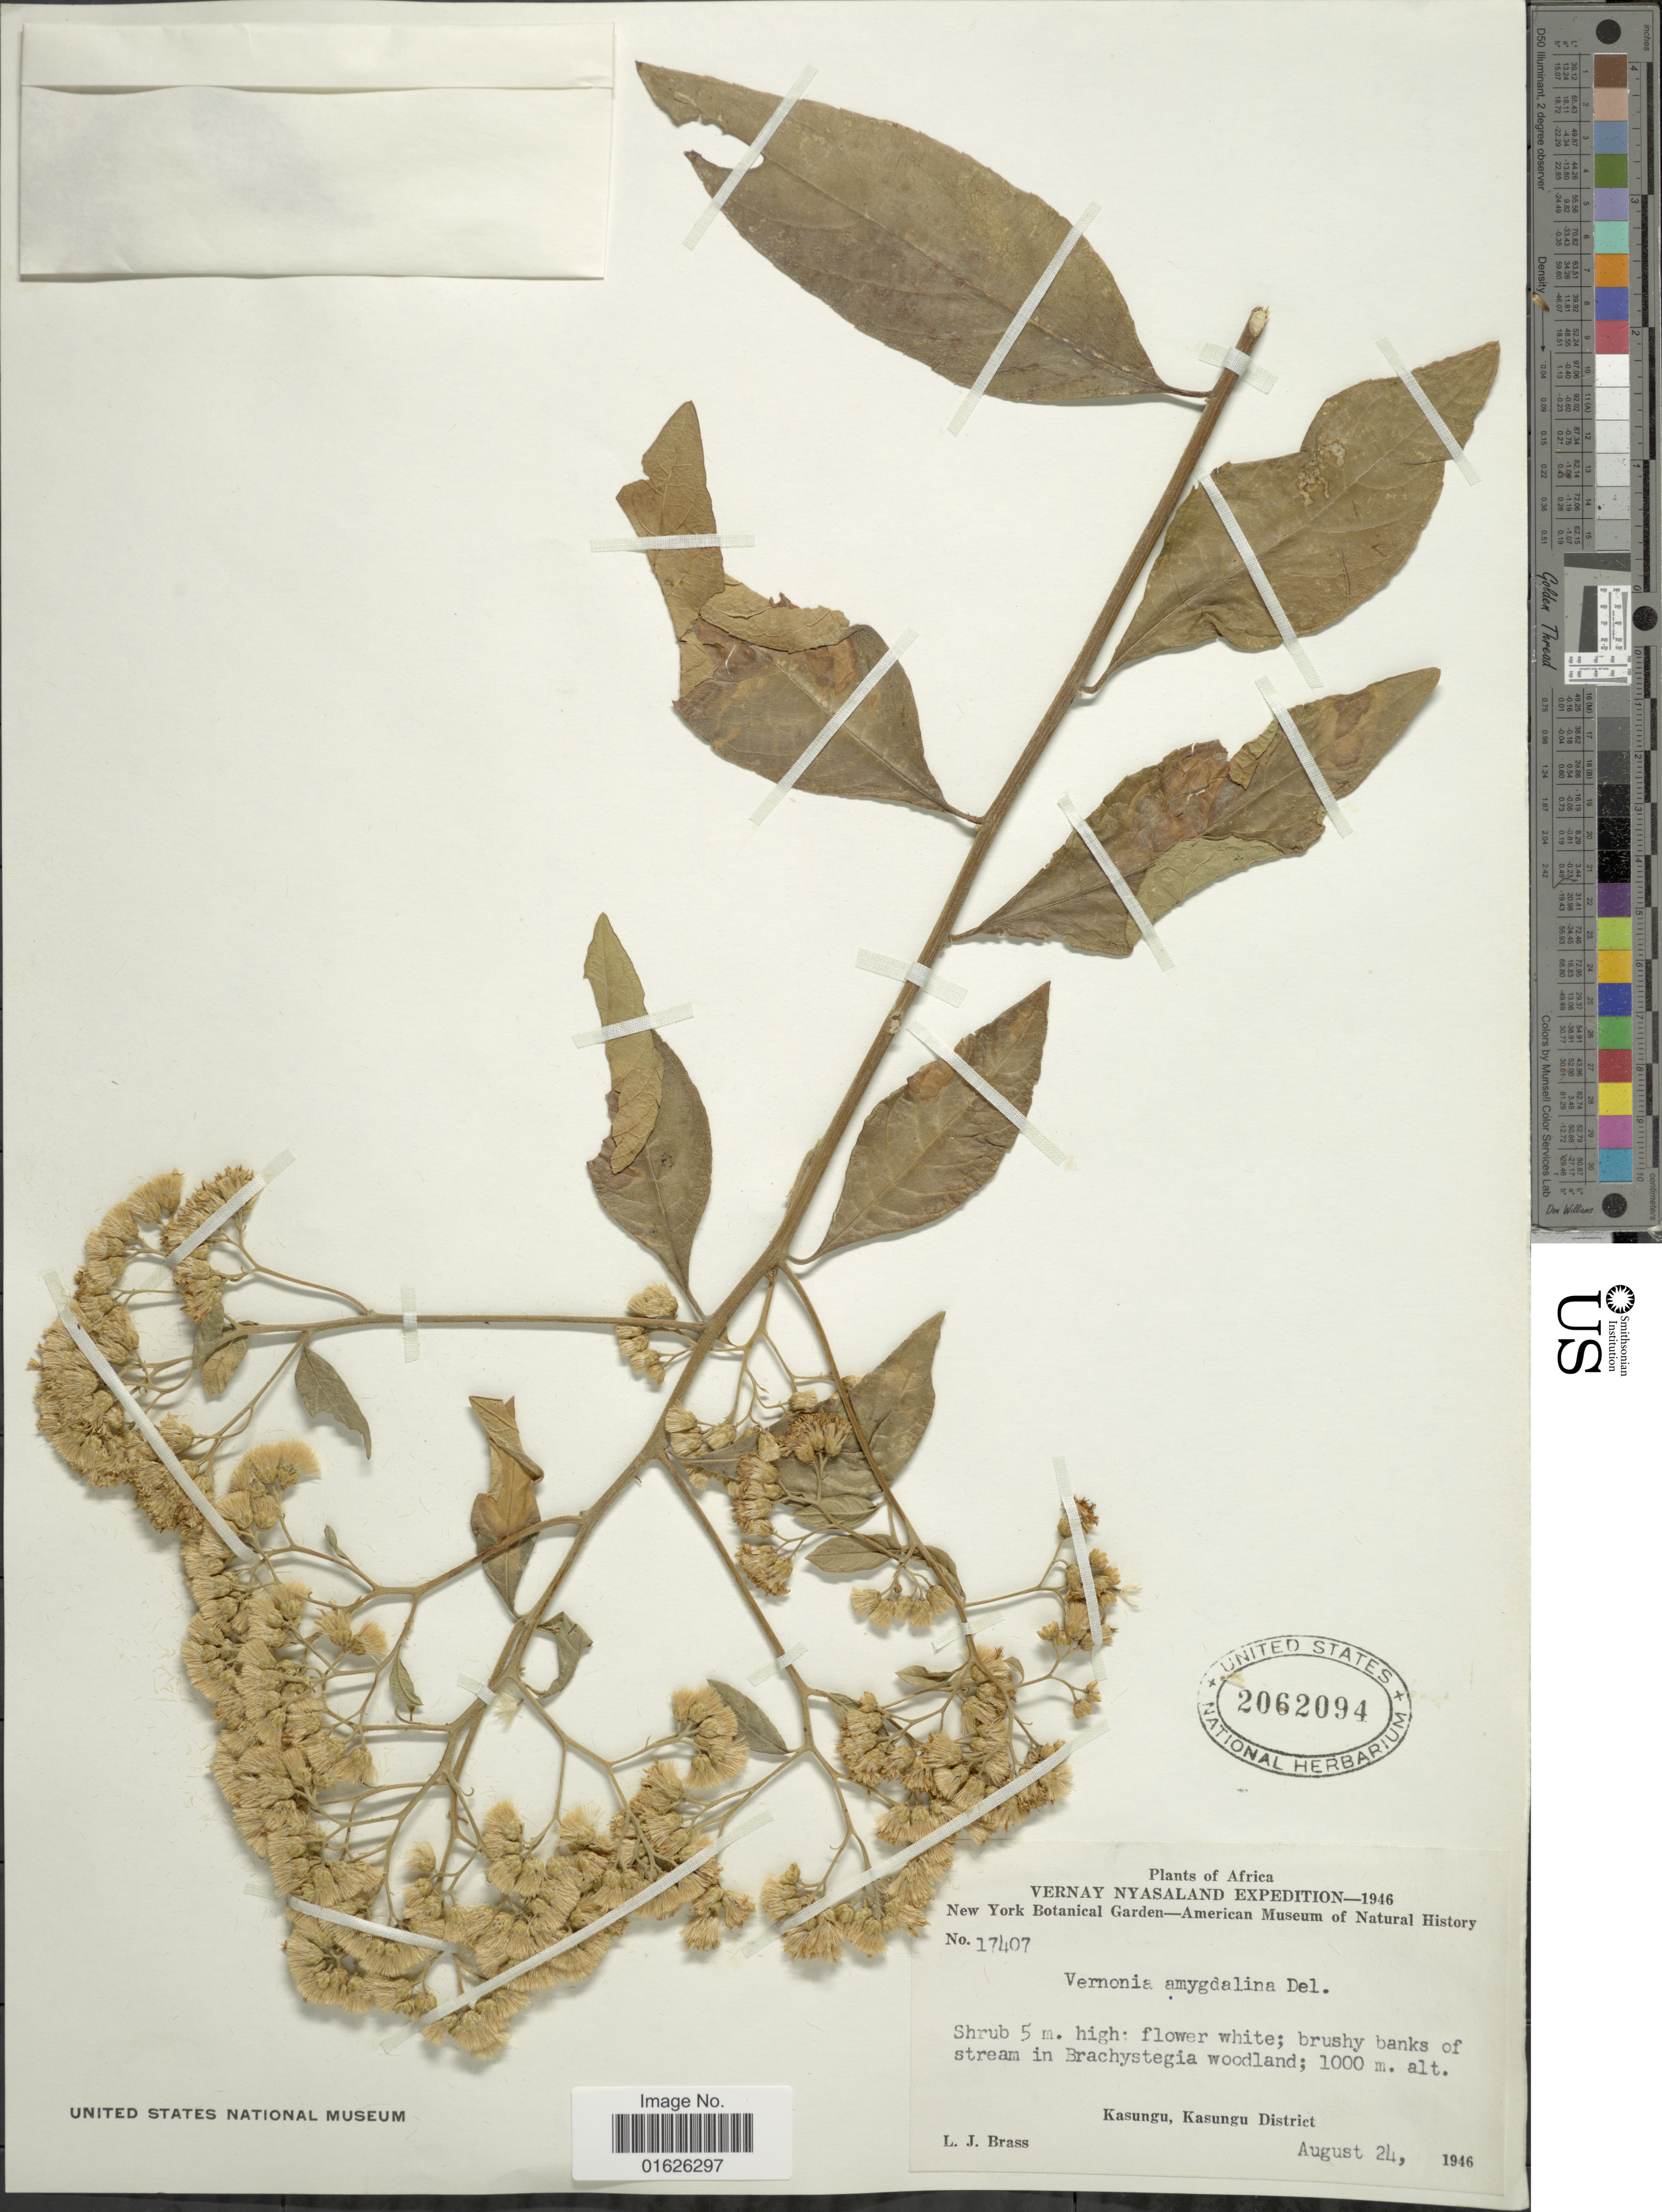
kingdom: Plantae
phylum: Tracheophyta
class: Magnoliopsida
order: Asterales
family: Asteraceae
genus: Gymnanthemum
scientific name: Gymnanthemum amygdalinum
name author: (Delile) Sch. Bip. ex Walp.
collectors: L. J. Brass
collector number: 17407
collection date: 1946-08-24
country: Malawi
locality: Vernay Nyasaland, Kasungu, Kasungu District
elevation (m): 1000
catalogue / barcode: US 2062094